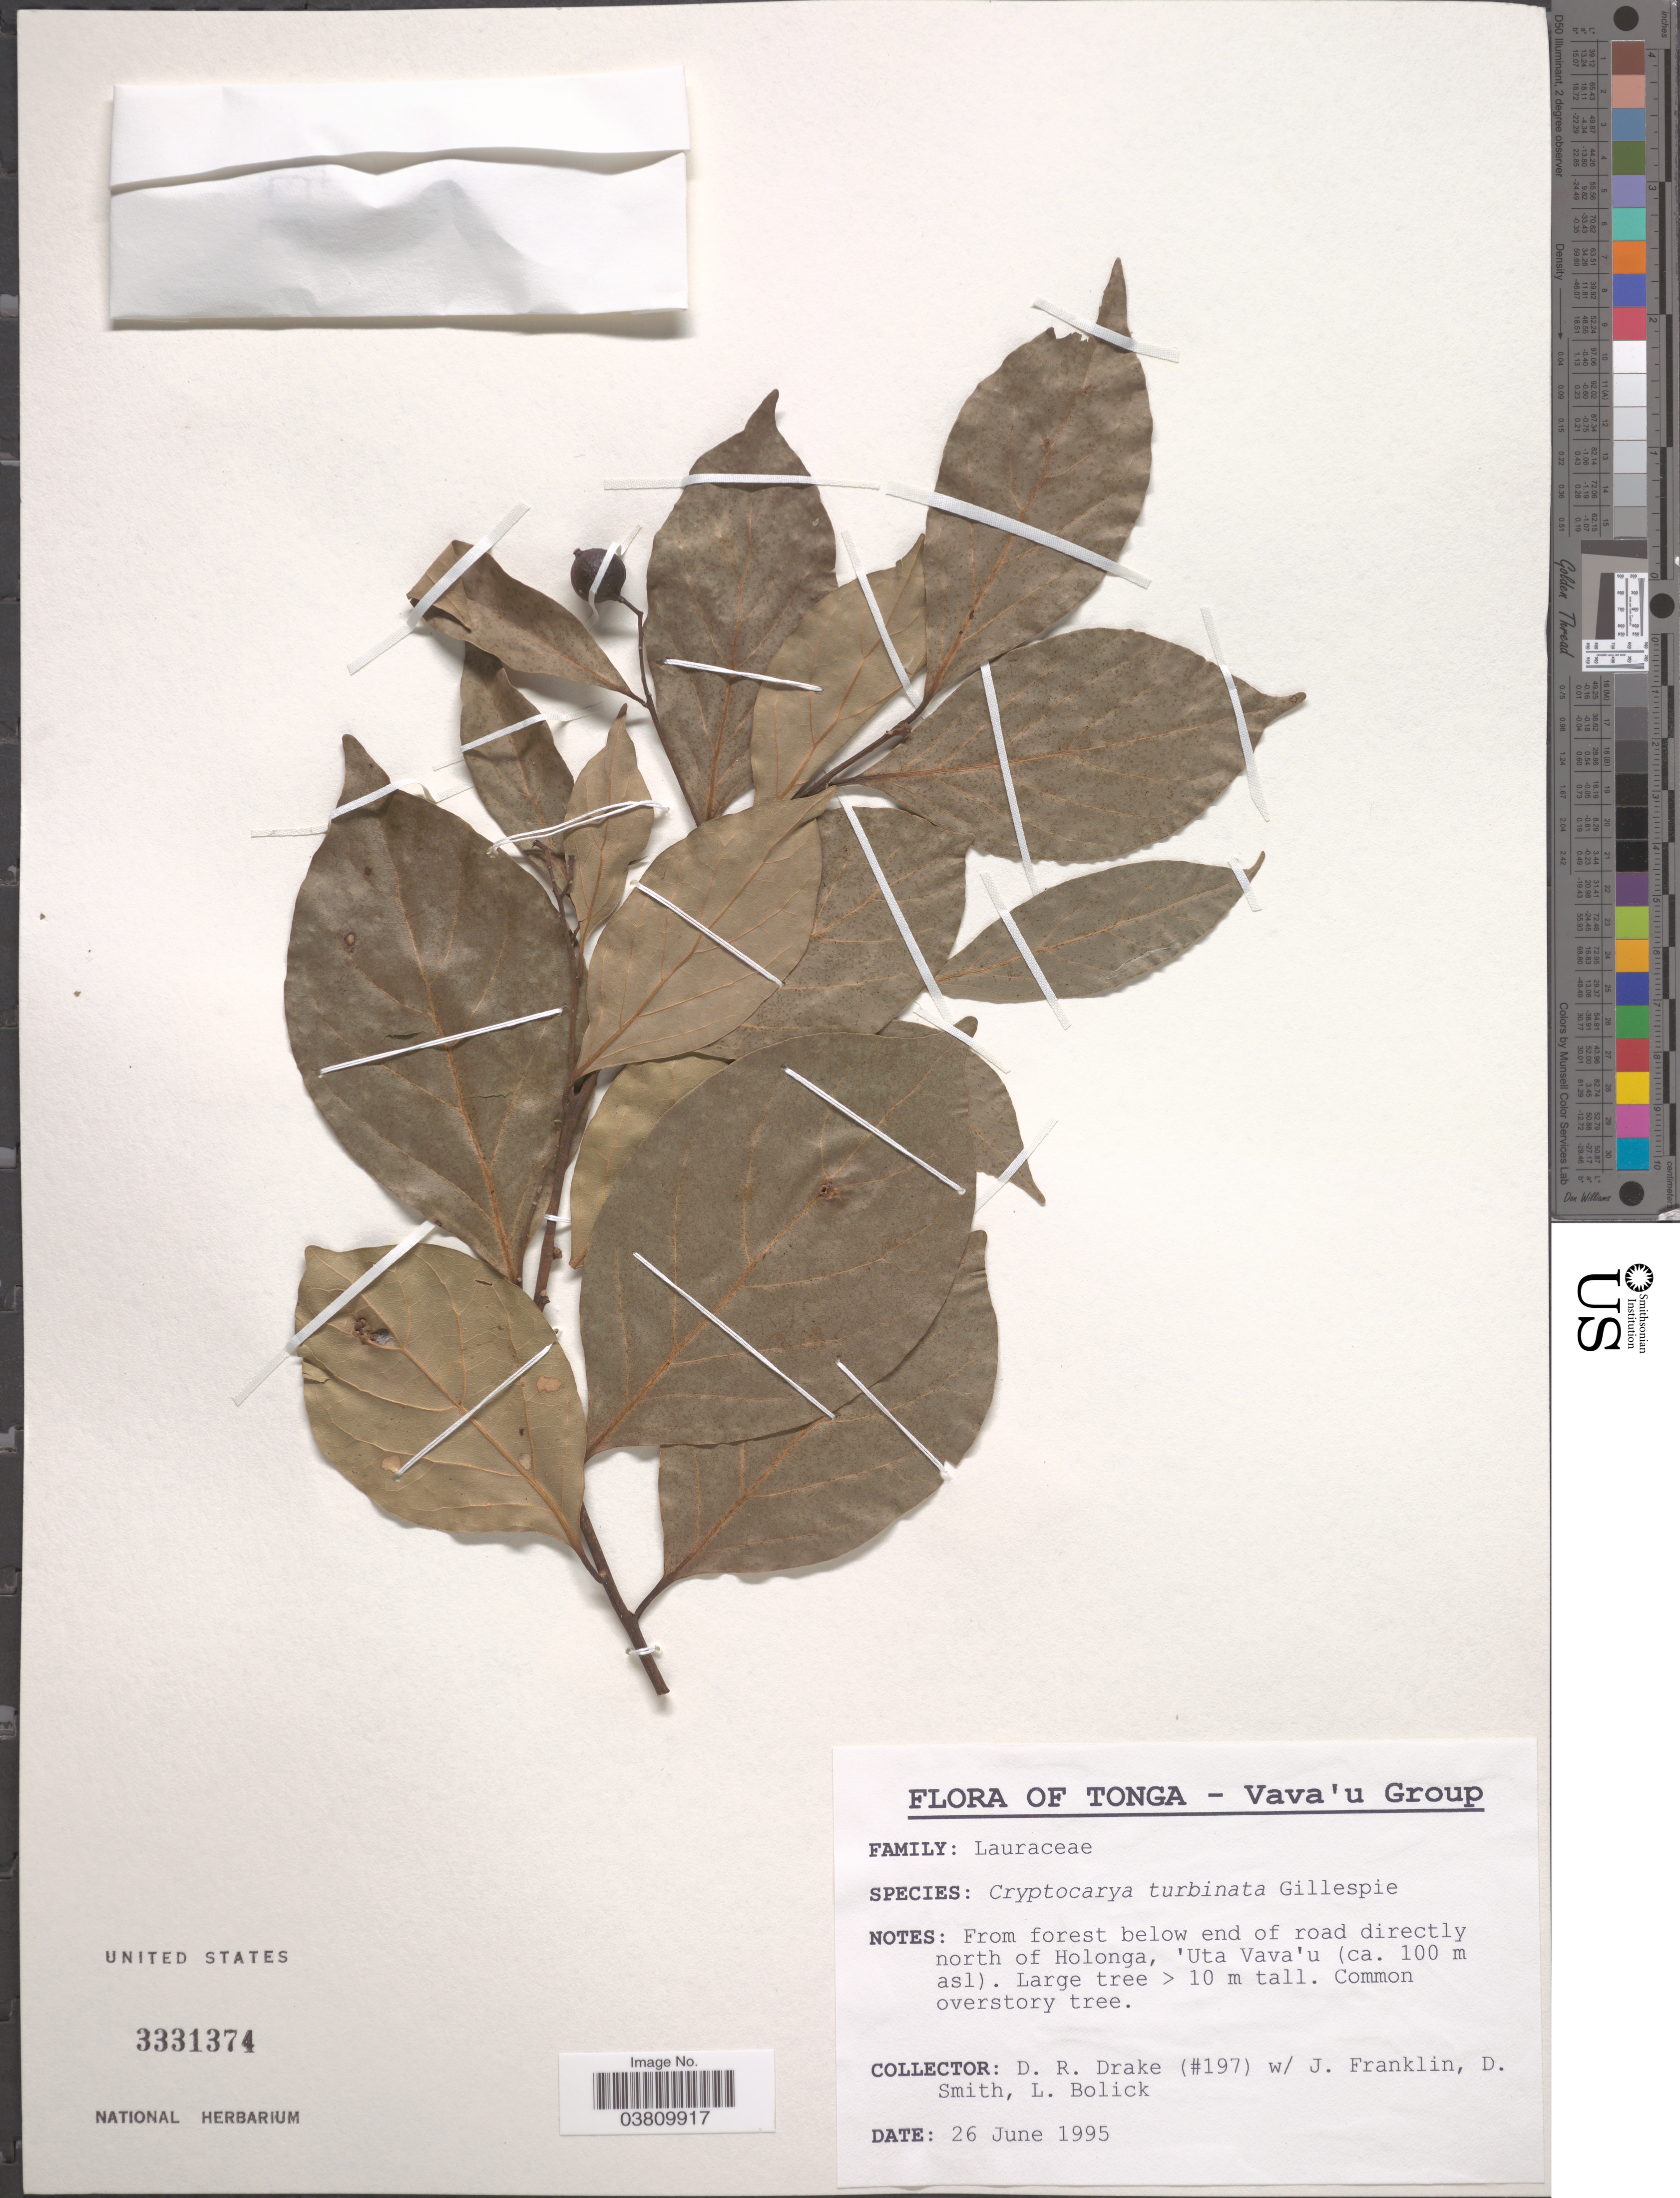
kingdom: Plantae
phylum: Tracheophyta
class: Magnoliopsida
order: Laurales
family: Lauraceae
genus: Cryptocarya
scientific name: Cryptocarya turbinata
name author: Gillespie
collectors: D.R. Drake, J. Franklin, D. Smith & L. Bolick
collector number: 197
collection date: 1995-06-26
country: Tonga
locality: Vava'u Group. From forest below end of road directly north of Holonga, 'Uta Vava'u.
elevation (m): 100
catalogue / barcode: US 3331374